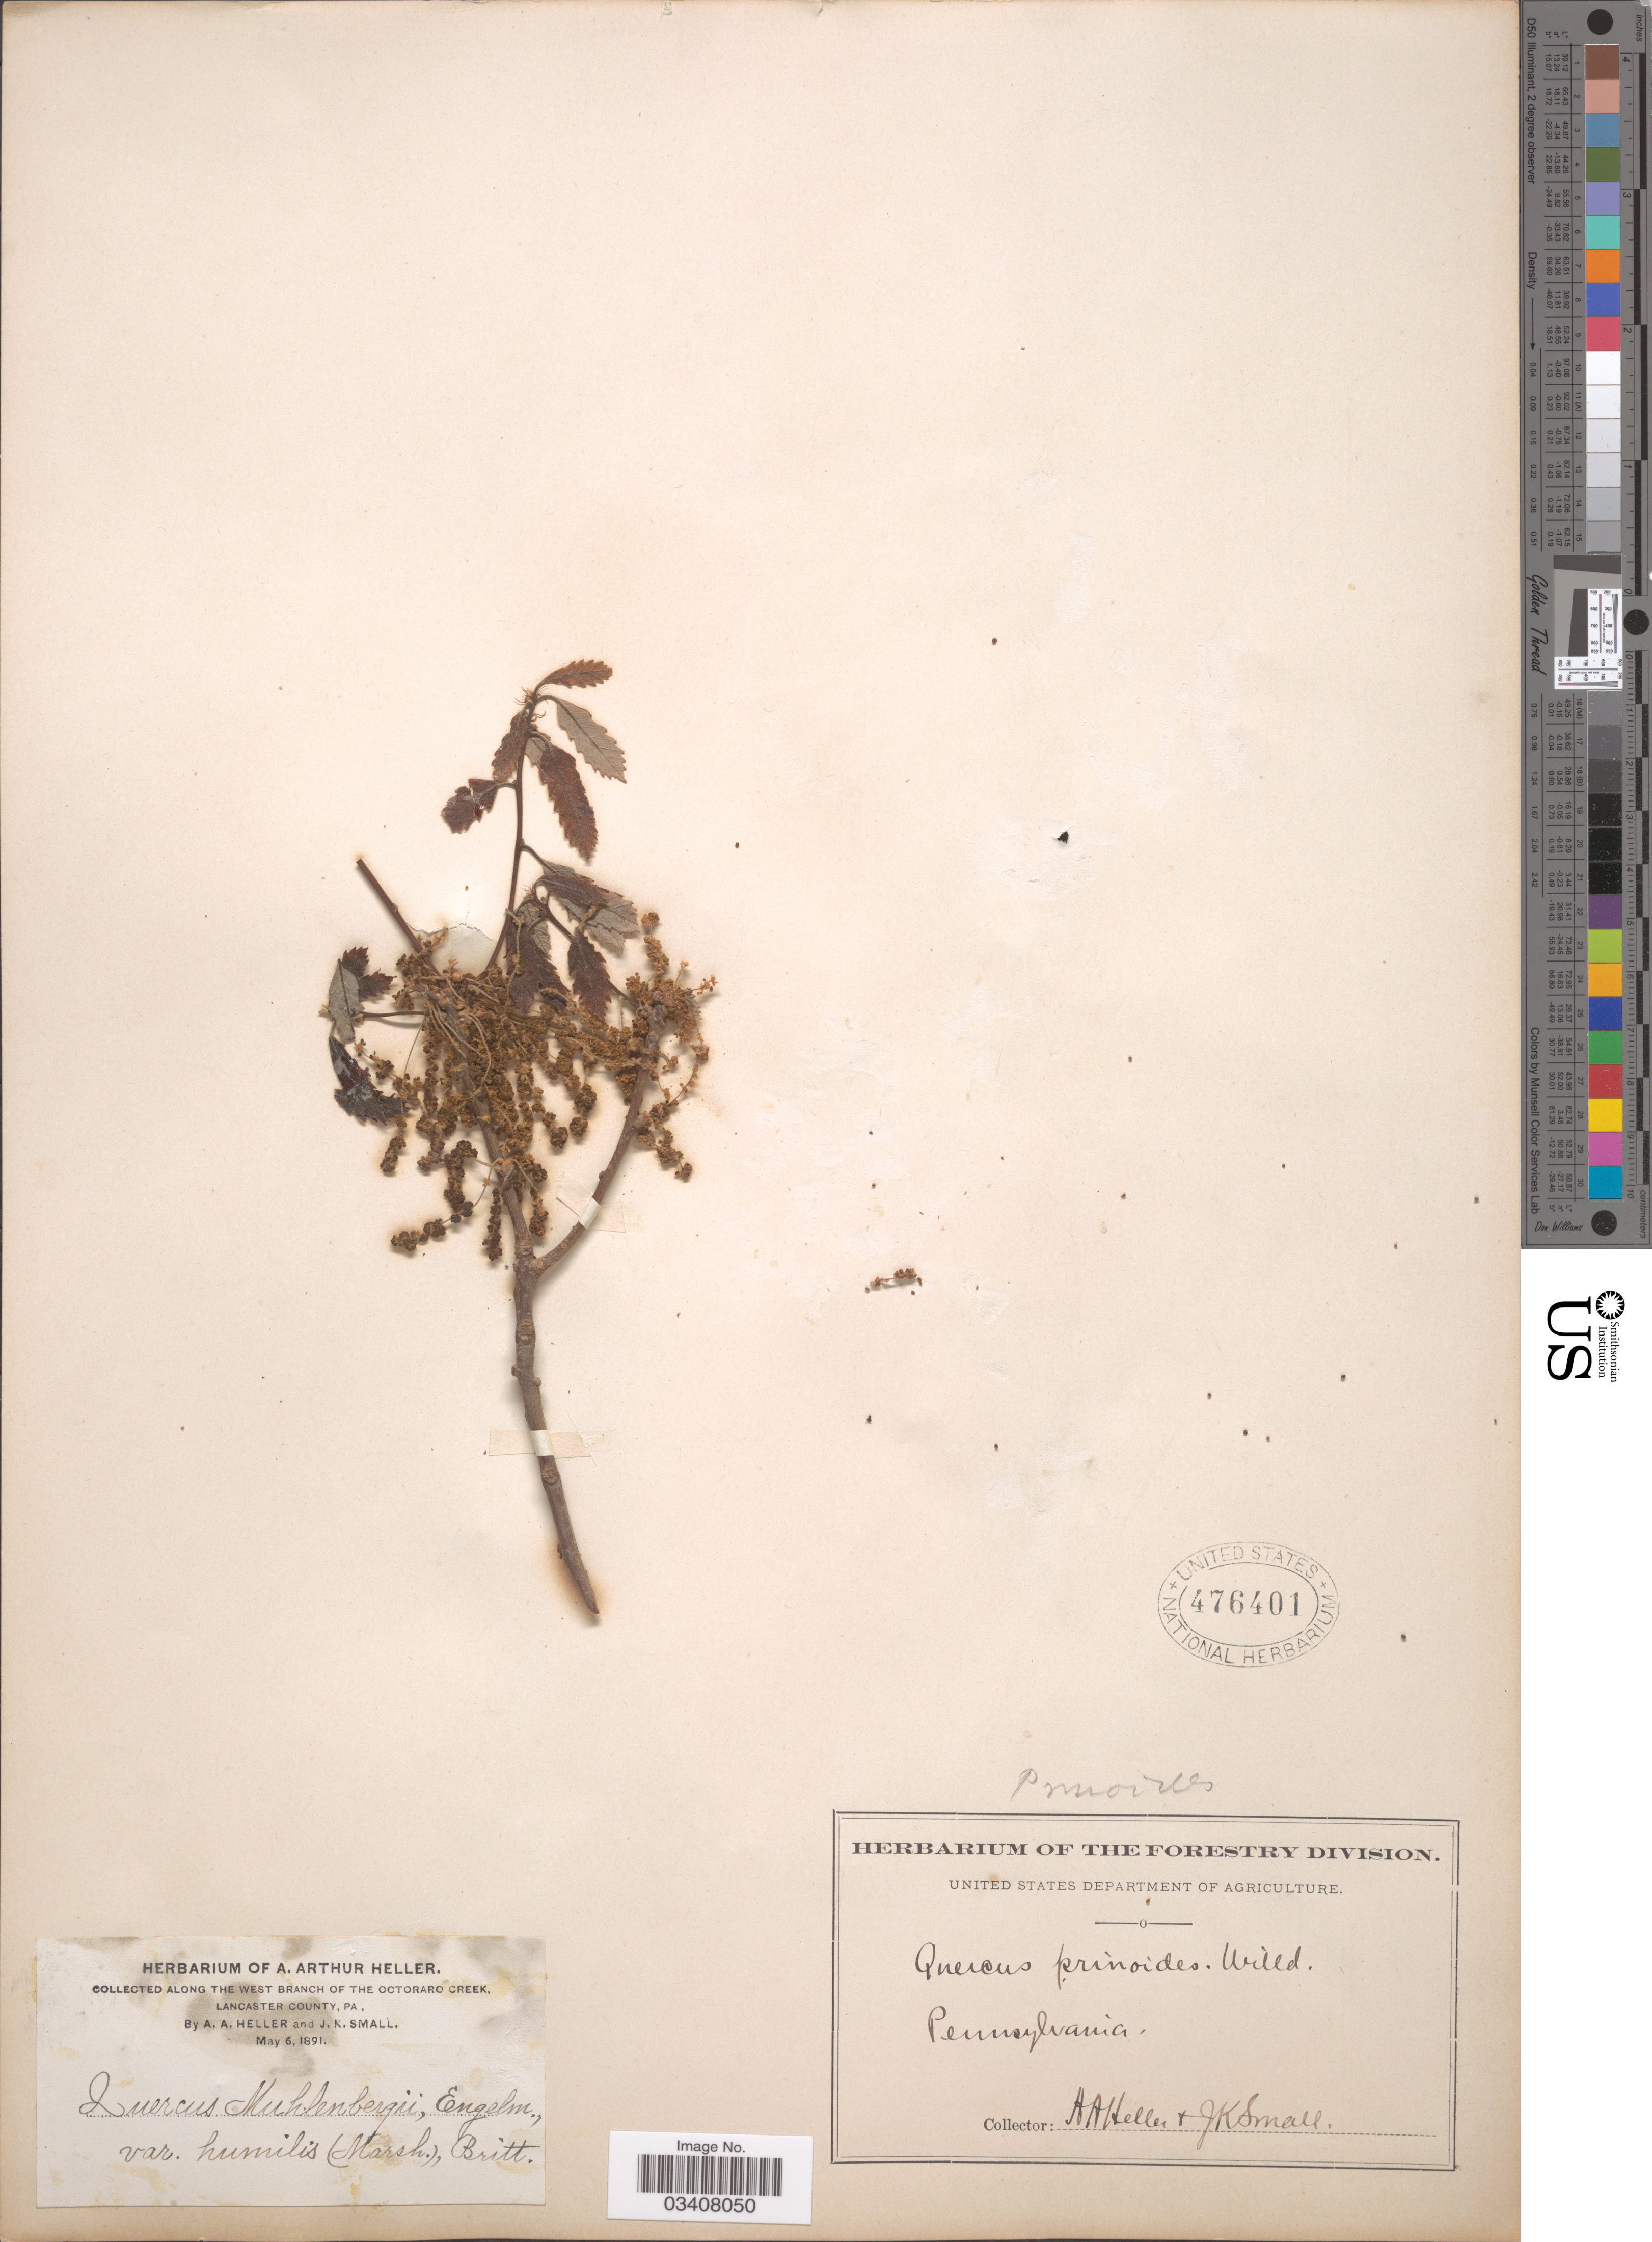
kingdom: Plantae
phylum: Tracheophyta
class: Magnoliopsida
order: Fagales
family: Fagaceae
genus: Quercus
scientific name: Quercus prinoides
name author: Willd.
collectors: A. A. Heller & J. K. Small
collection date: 1891-05-06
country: United States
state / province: Pennsylvania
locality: Along the West Branch of the Octoraro Creek, Lancaster County.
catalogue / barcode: US 476401